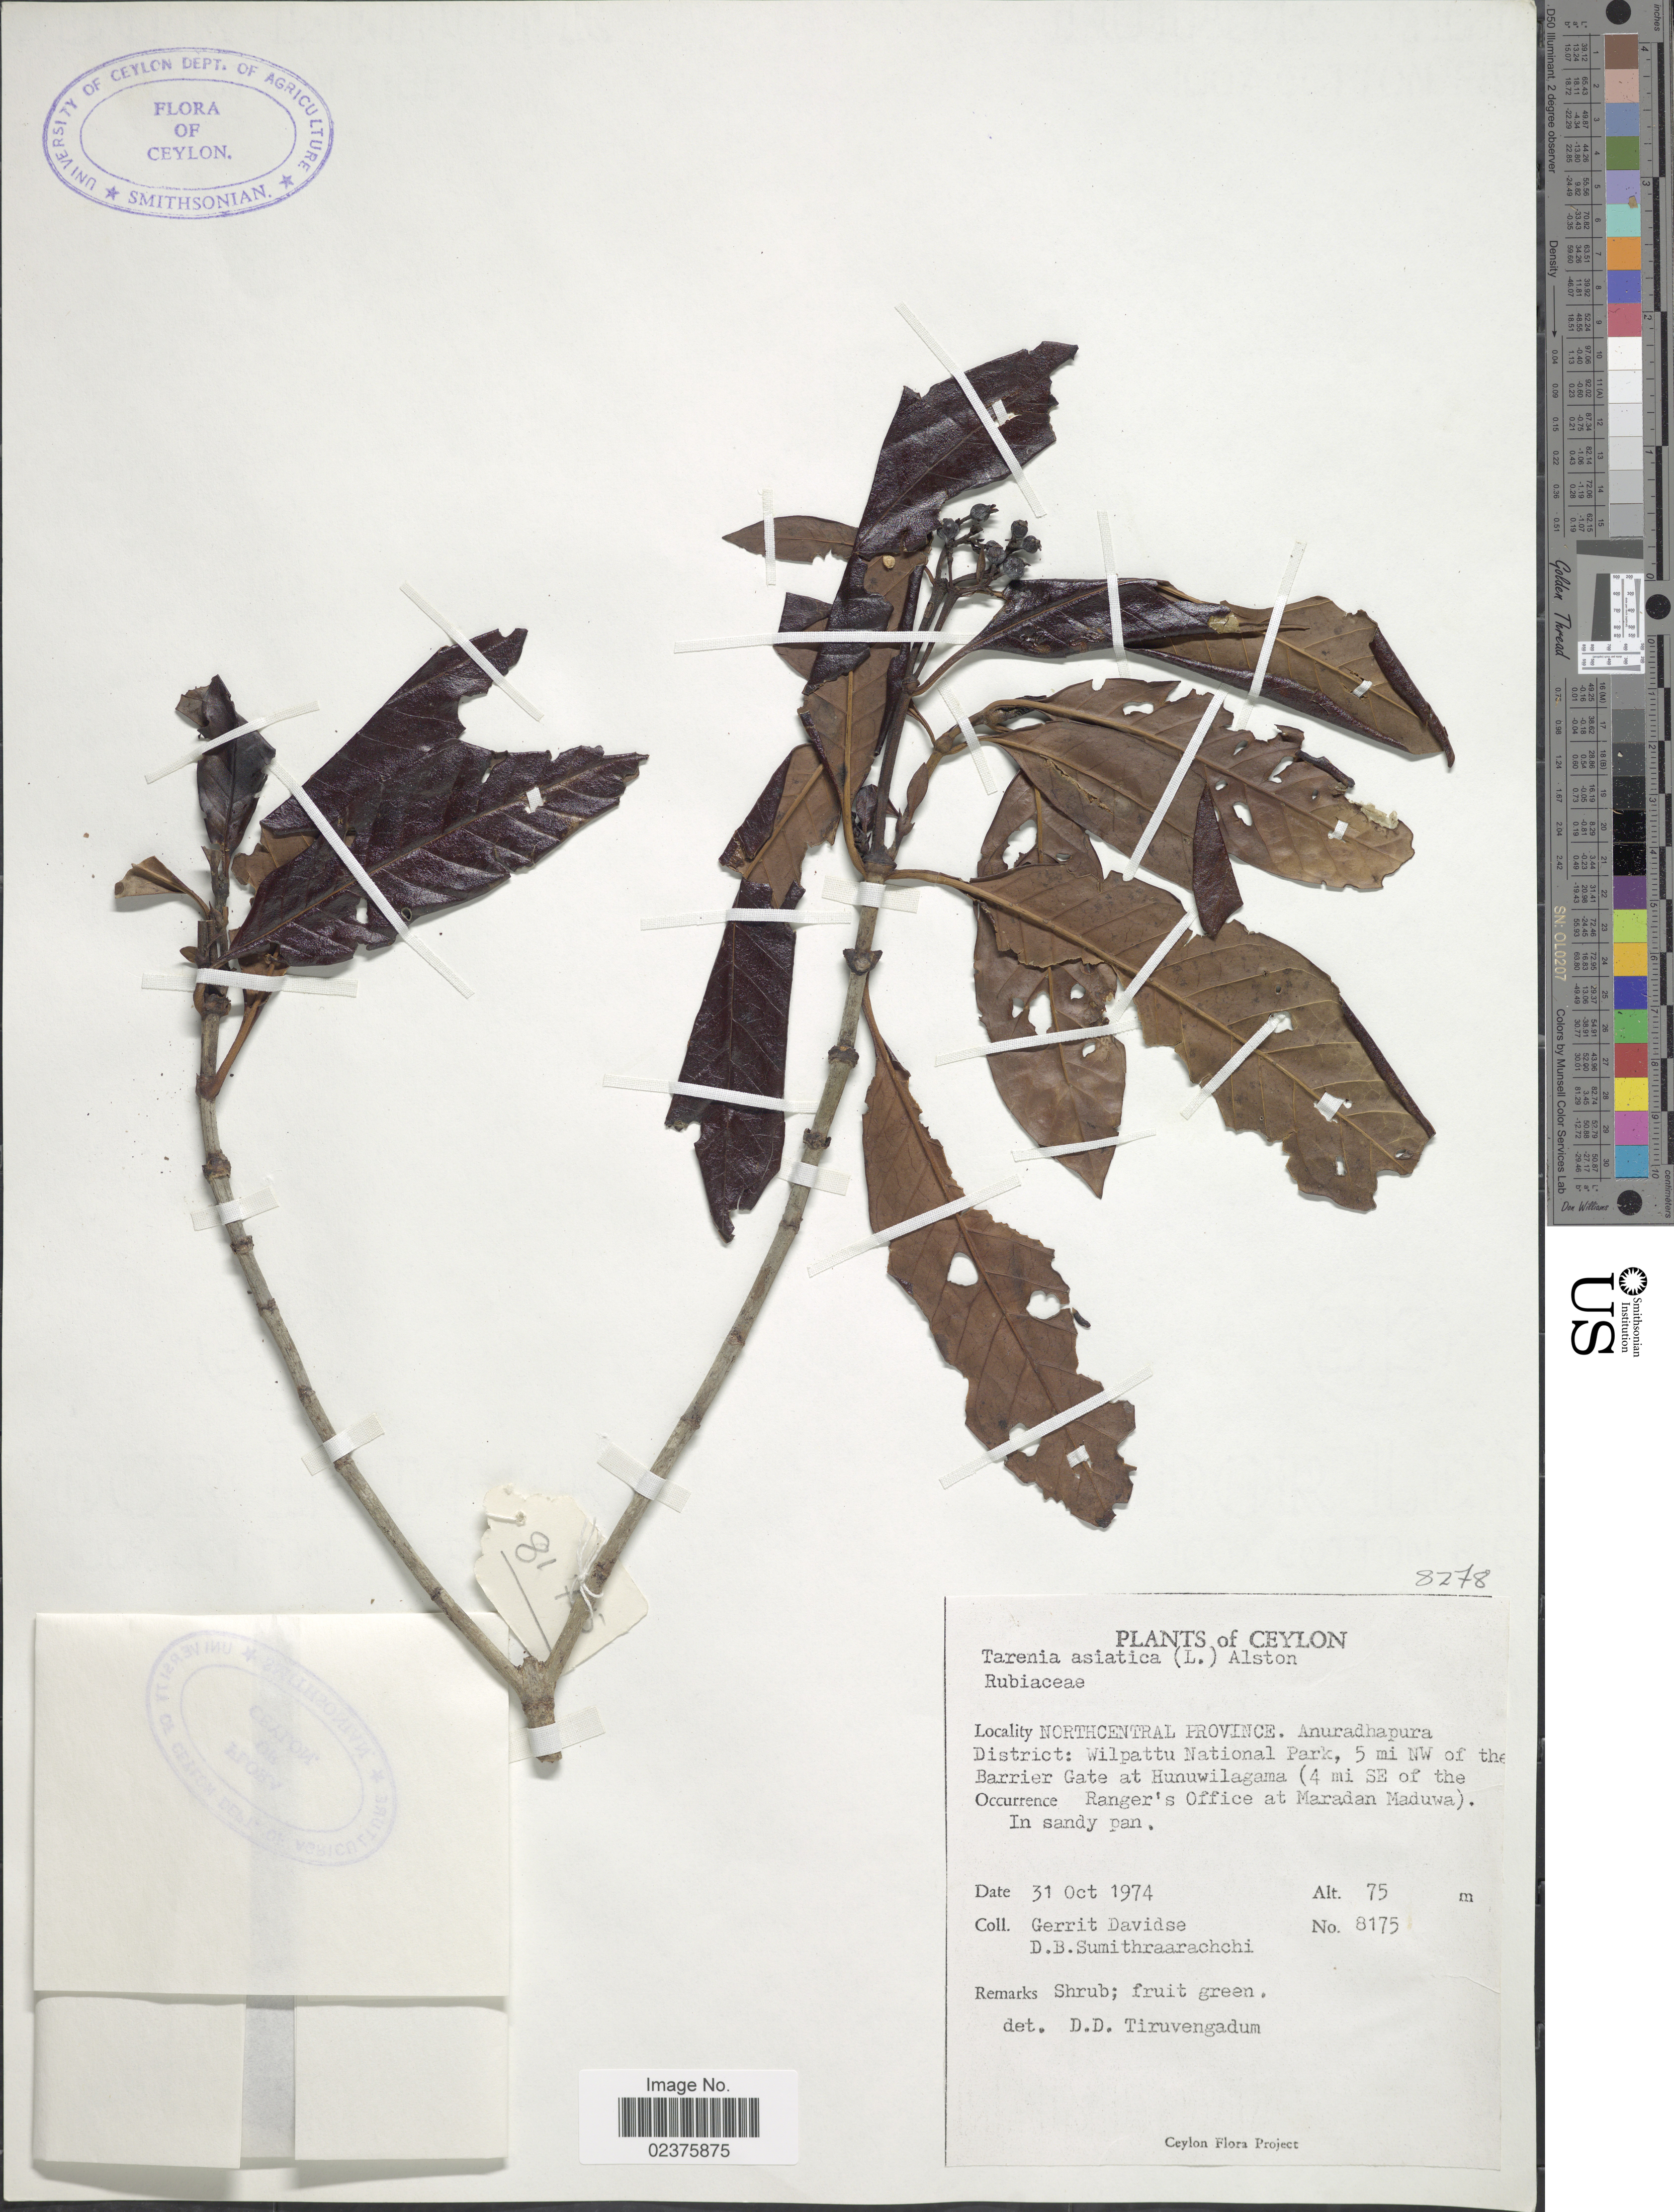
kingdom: Plantae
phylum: Tracheophyta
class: Magnoliopsida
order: Gentianales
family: Rubiaceae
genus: Tarenna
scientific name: Tarenna asiatica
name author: (L.) Kuntze ex K. Schum.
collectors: G. Davidse & D. B. Sumithraarachchi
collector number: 8175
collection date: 1974-10-31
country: Sri Lanka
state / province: North Central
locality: Ceylon, Anuradhapura District: Willpattu National Park, 5 mi NW of the Barrier Gate at Hunuwilagma (4 mi SE of the Ranger's Office at Maradan Maduwa)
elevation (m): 75